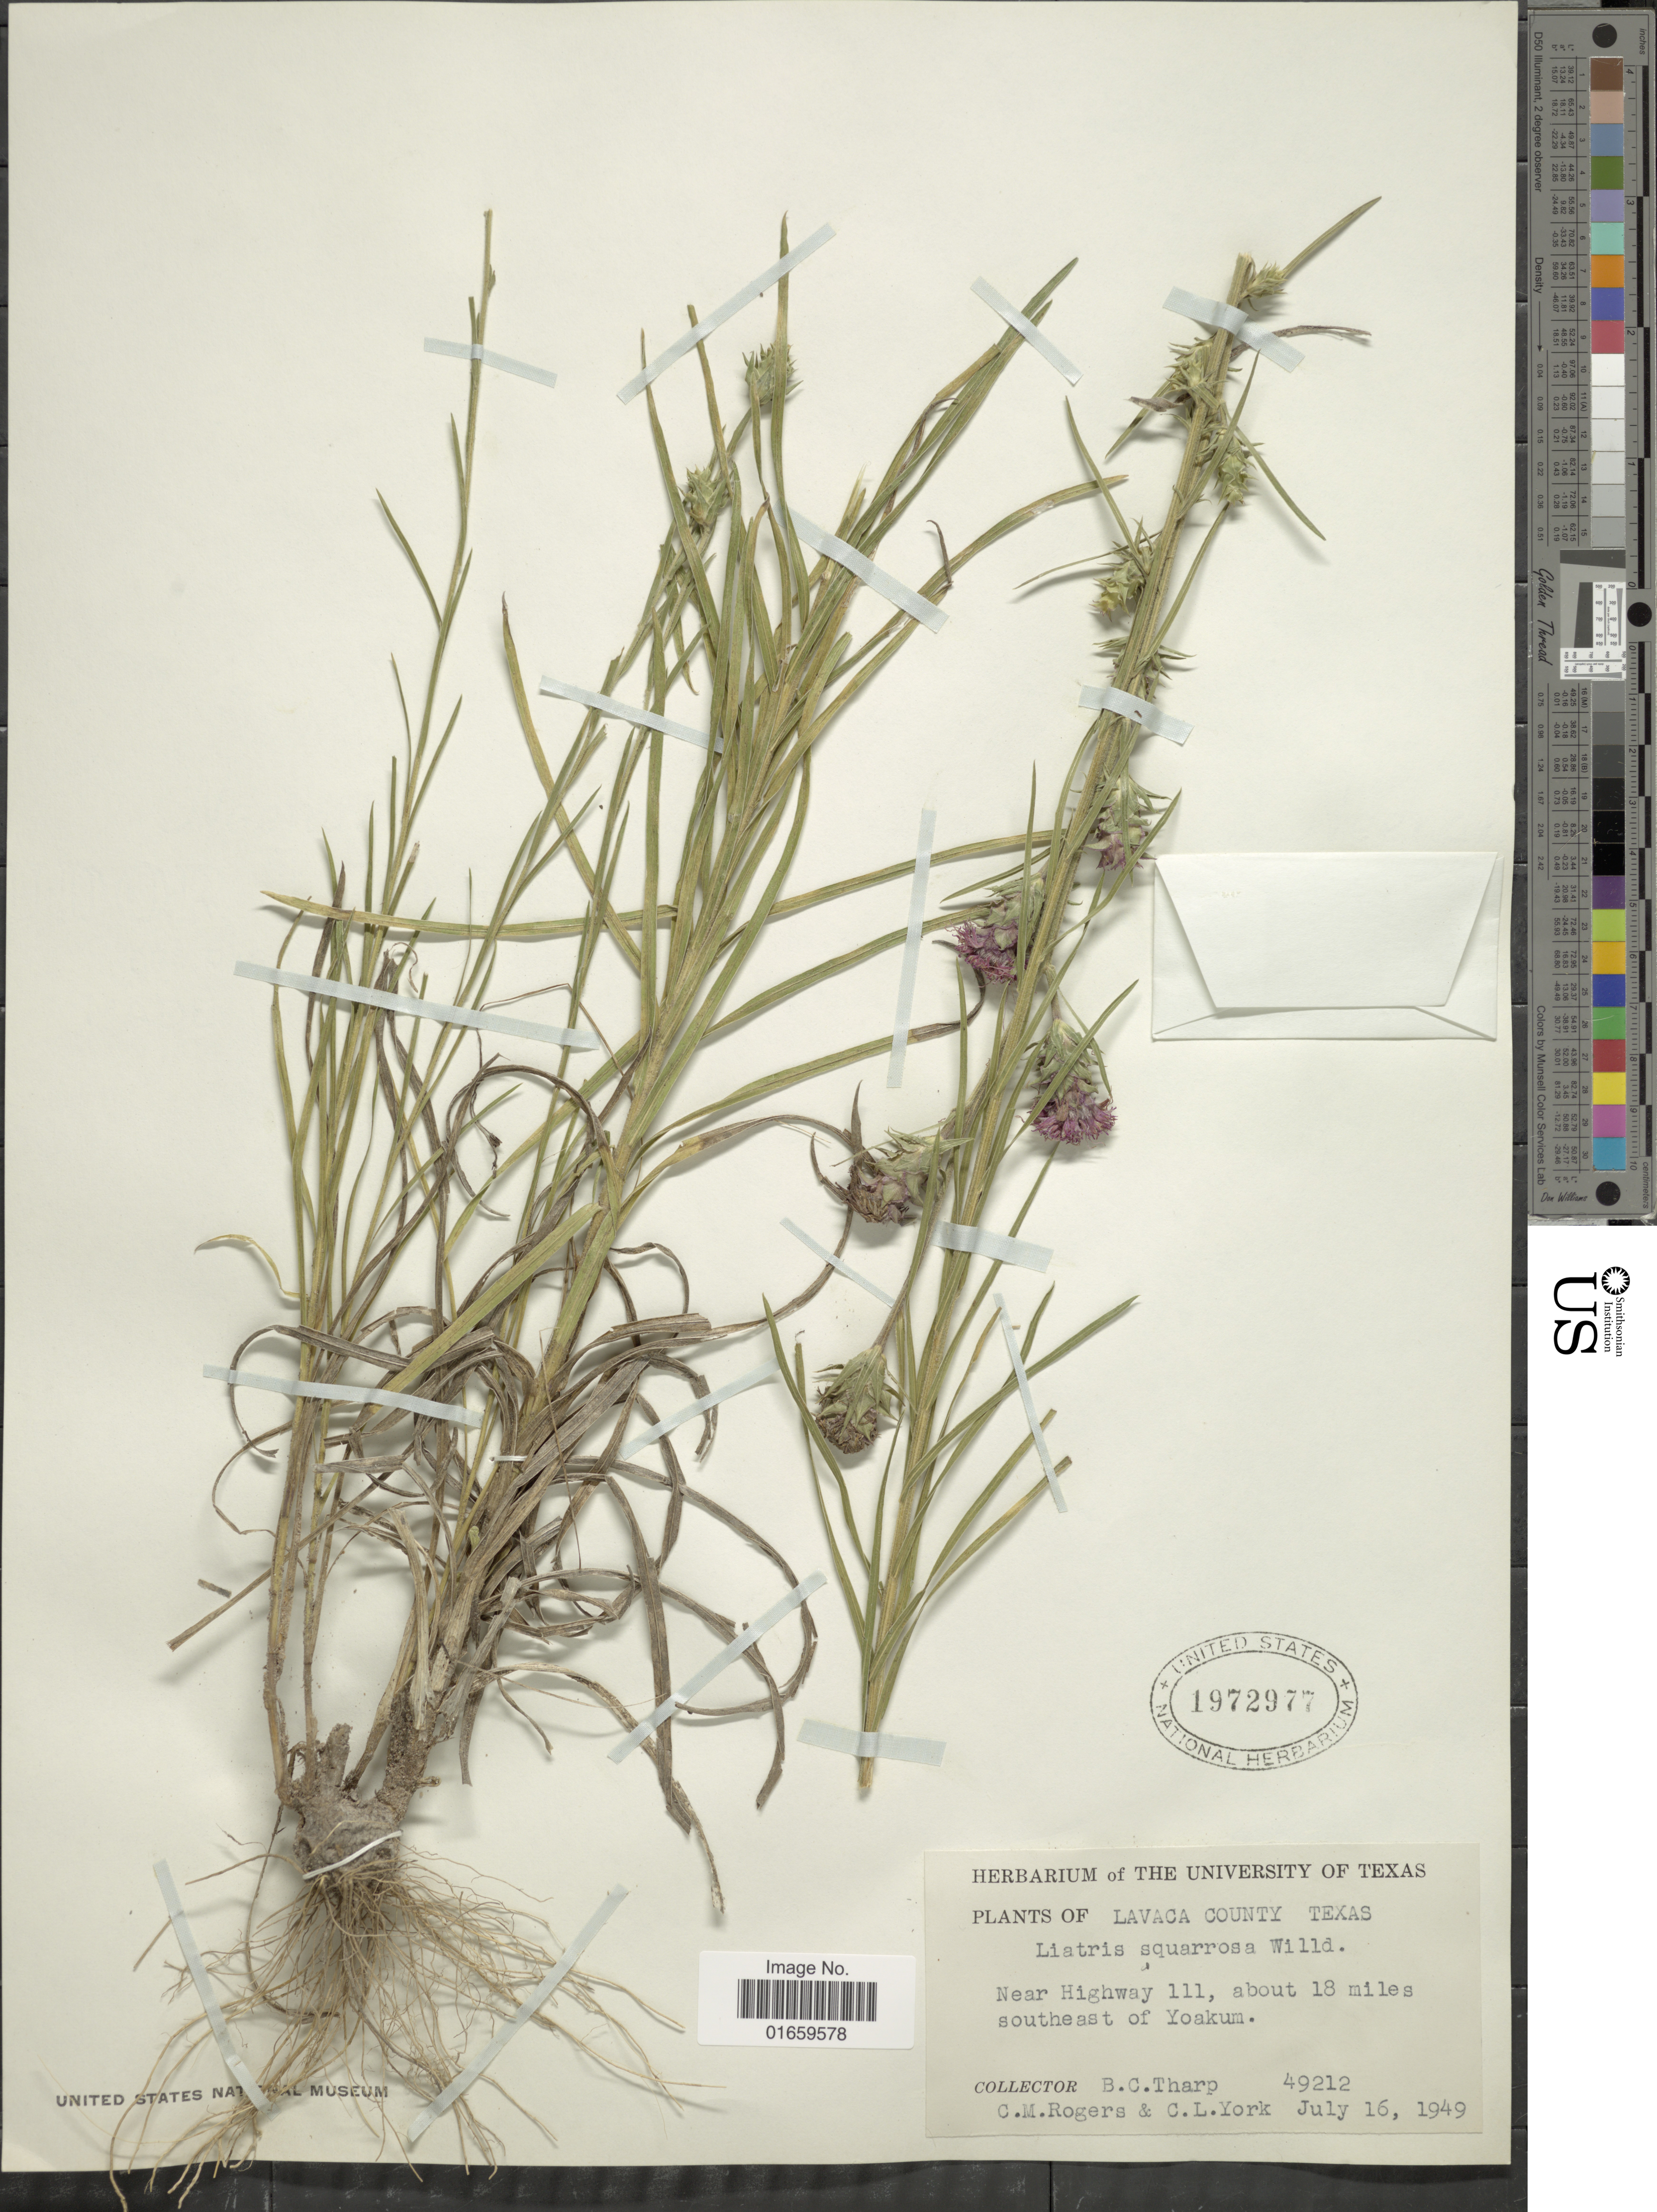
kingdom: Plantae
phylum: Tracheophyta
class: Magnoliopsida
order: Asterales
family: Asteraceae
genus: Liatris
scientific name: Liatris squarrosa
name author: (L.) Michx.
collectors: B. C. Tharp, C. M. Rogers & C. L. York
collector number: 49212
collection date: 1949-07-16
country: United States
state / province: Texas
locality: Lavaca County, Texas, near highway 111, about 18 miles southeast of Yoakum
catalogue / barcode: US 1972977